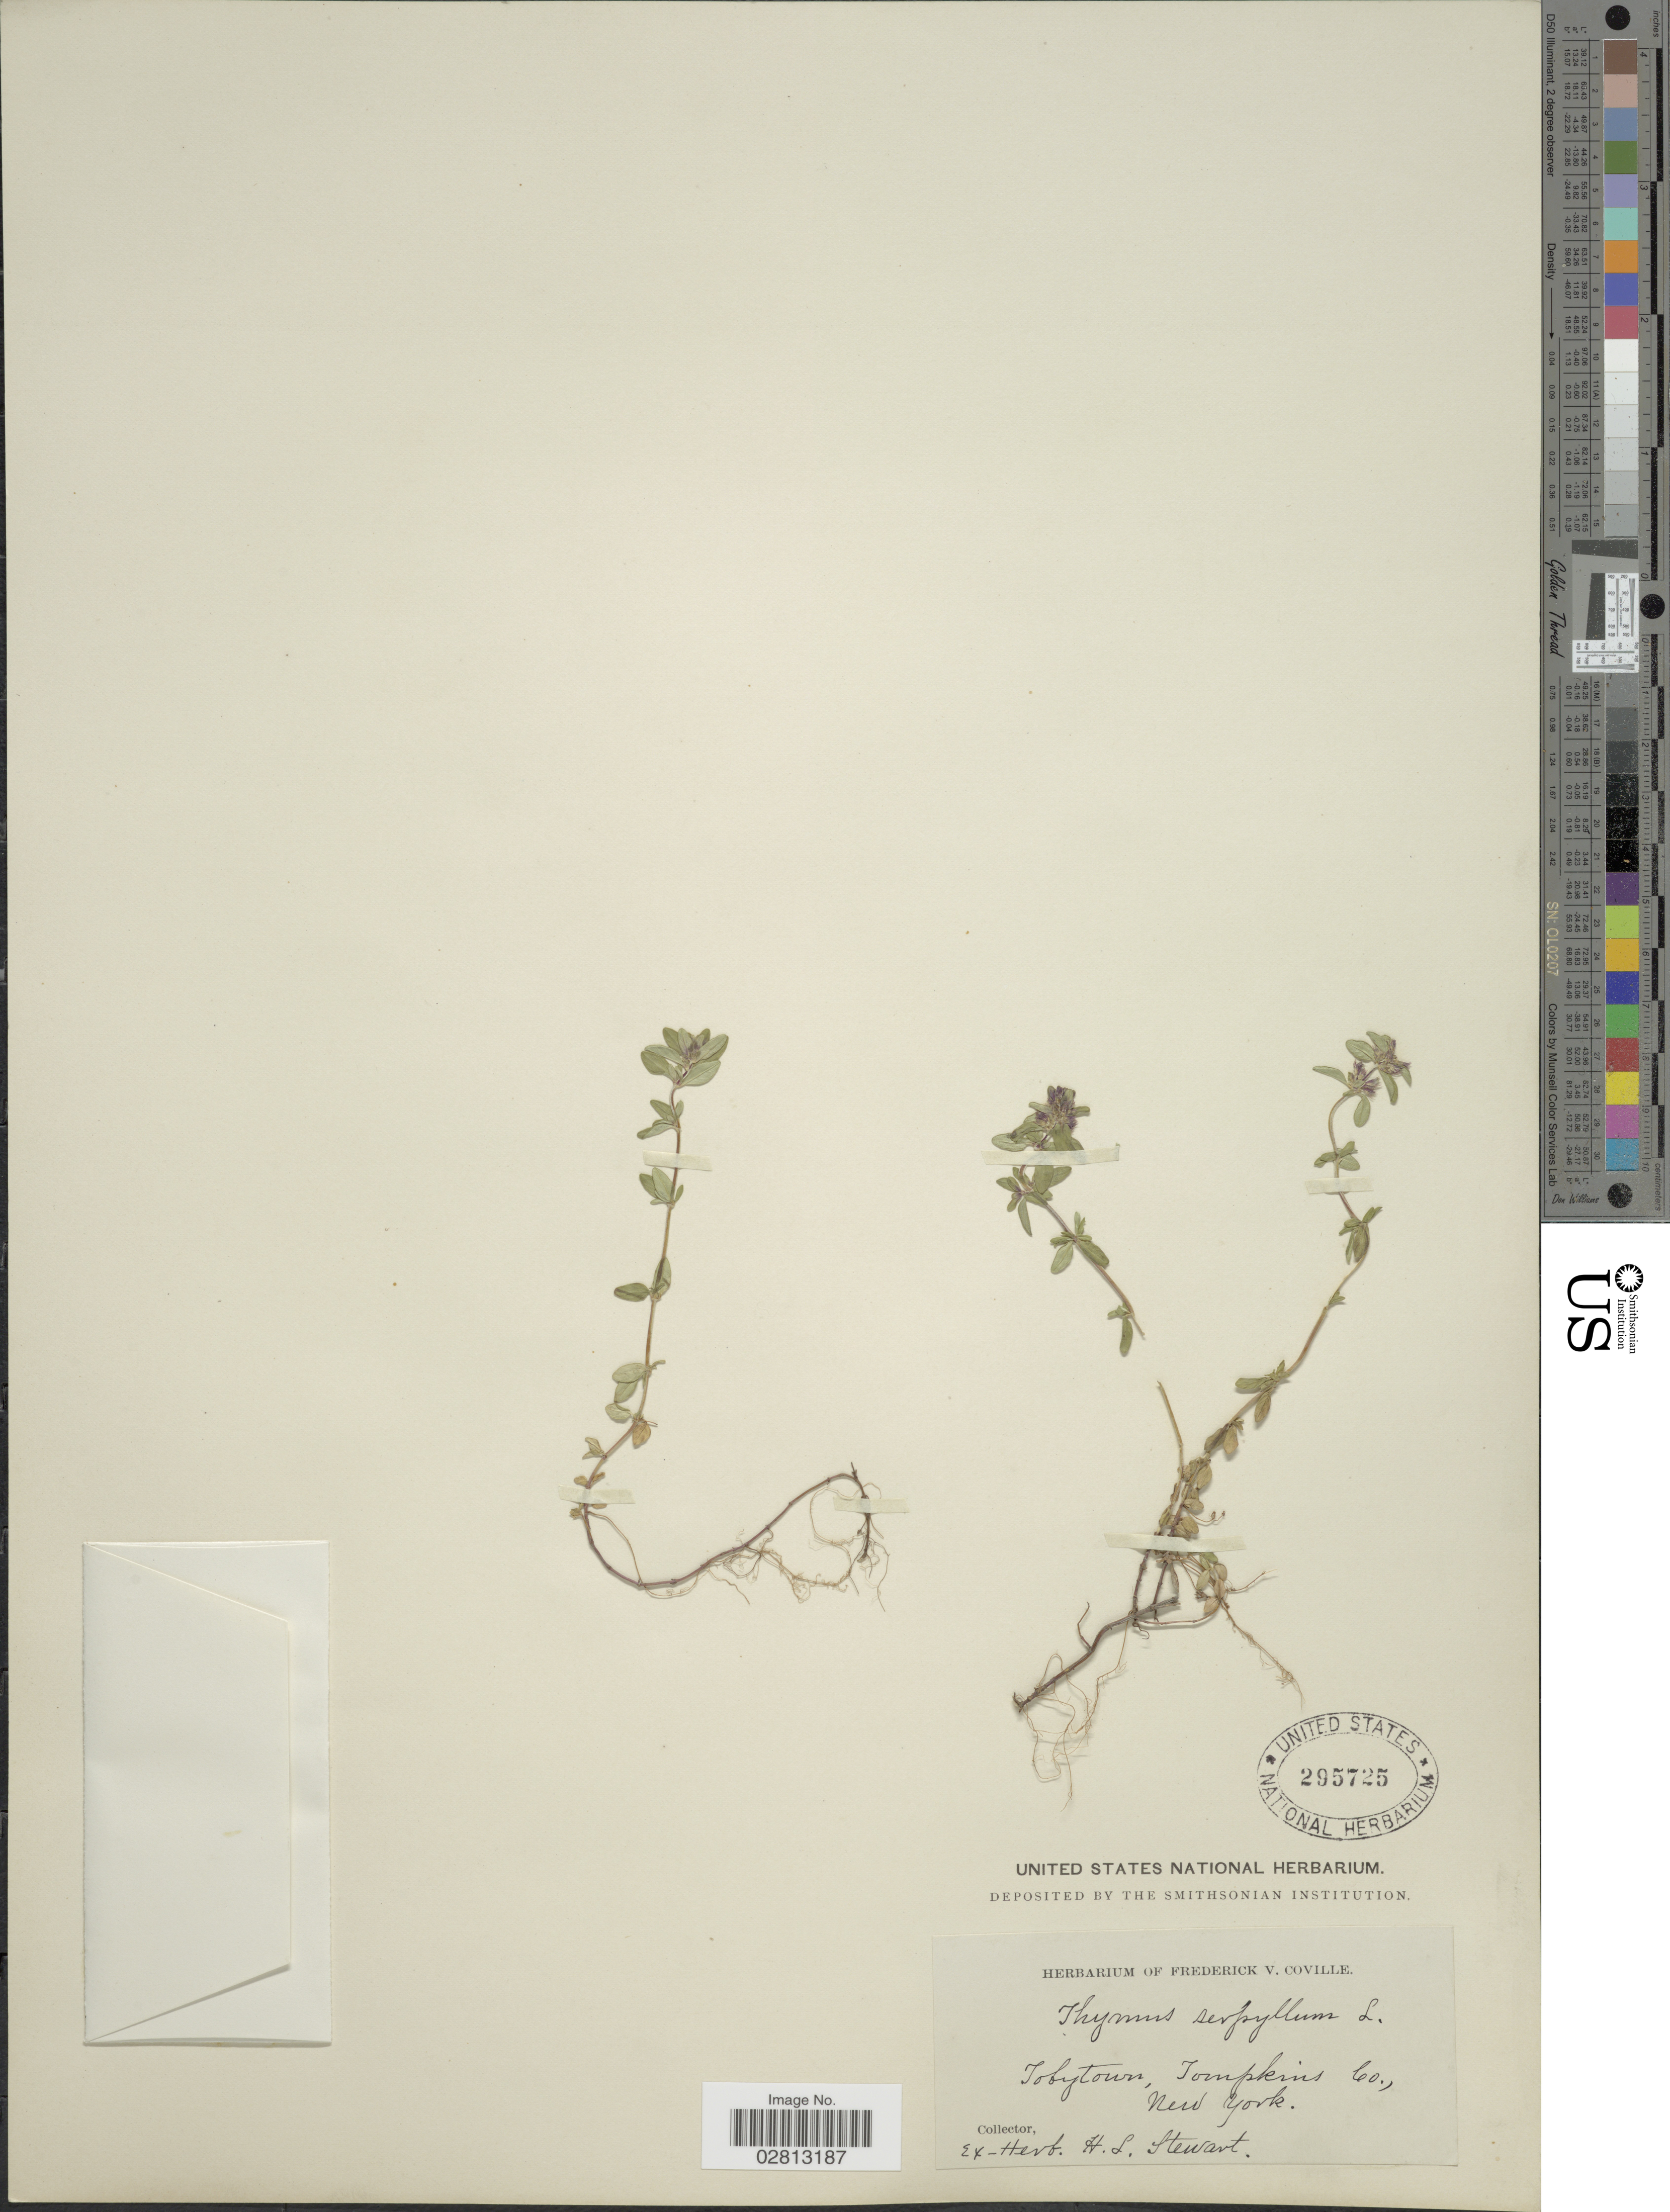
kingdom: Plantae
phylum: Tracheophyta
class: Magnoliopsida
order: Lamiales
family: Lamiaceae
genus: Thymus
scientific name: Thymus serpyllum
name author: L.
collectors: Stewart, H.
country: United States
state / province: New York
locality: Tobytown, Tompkins Co.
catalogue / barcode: US 295725